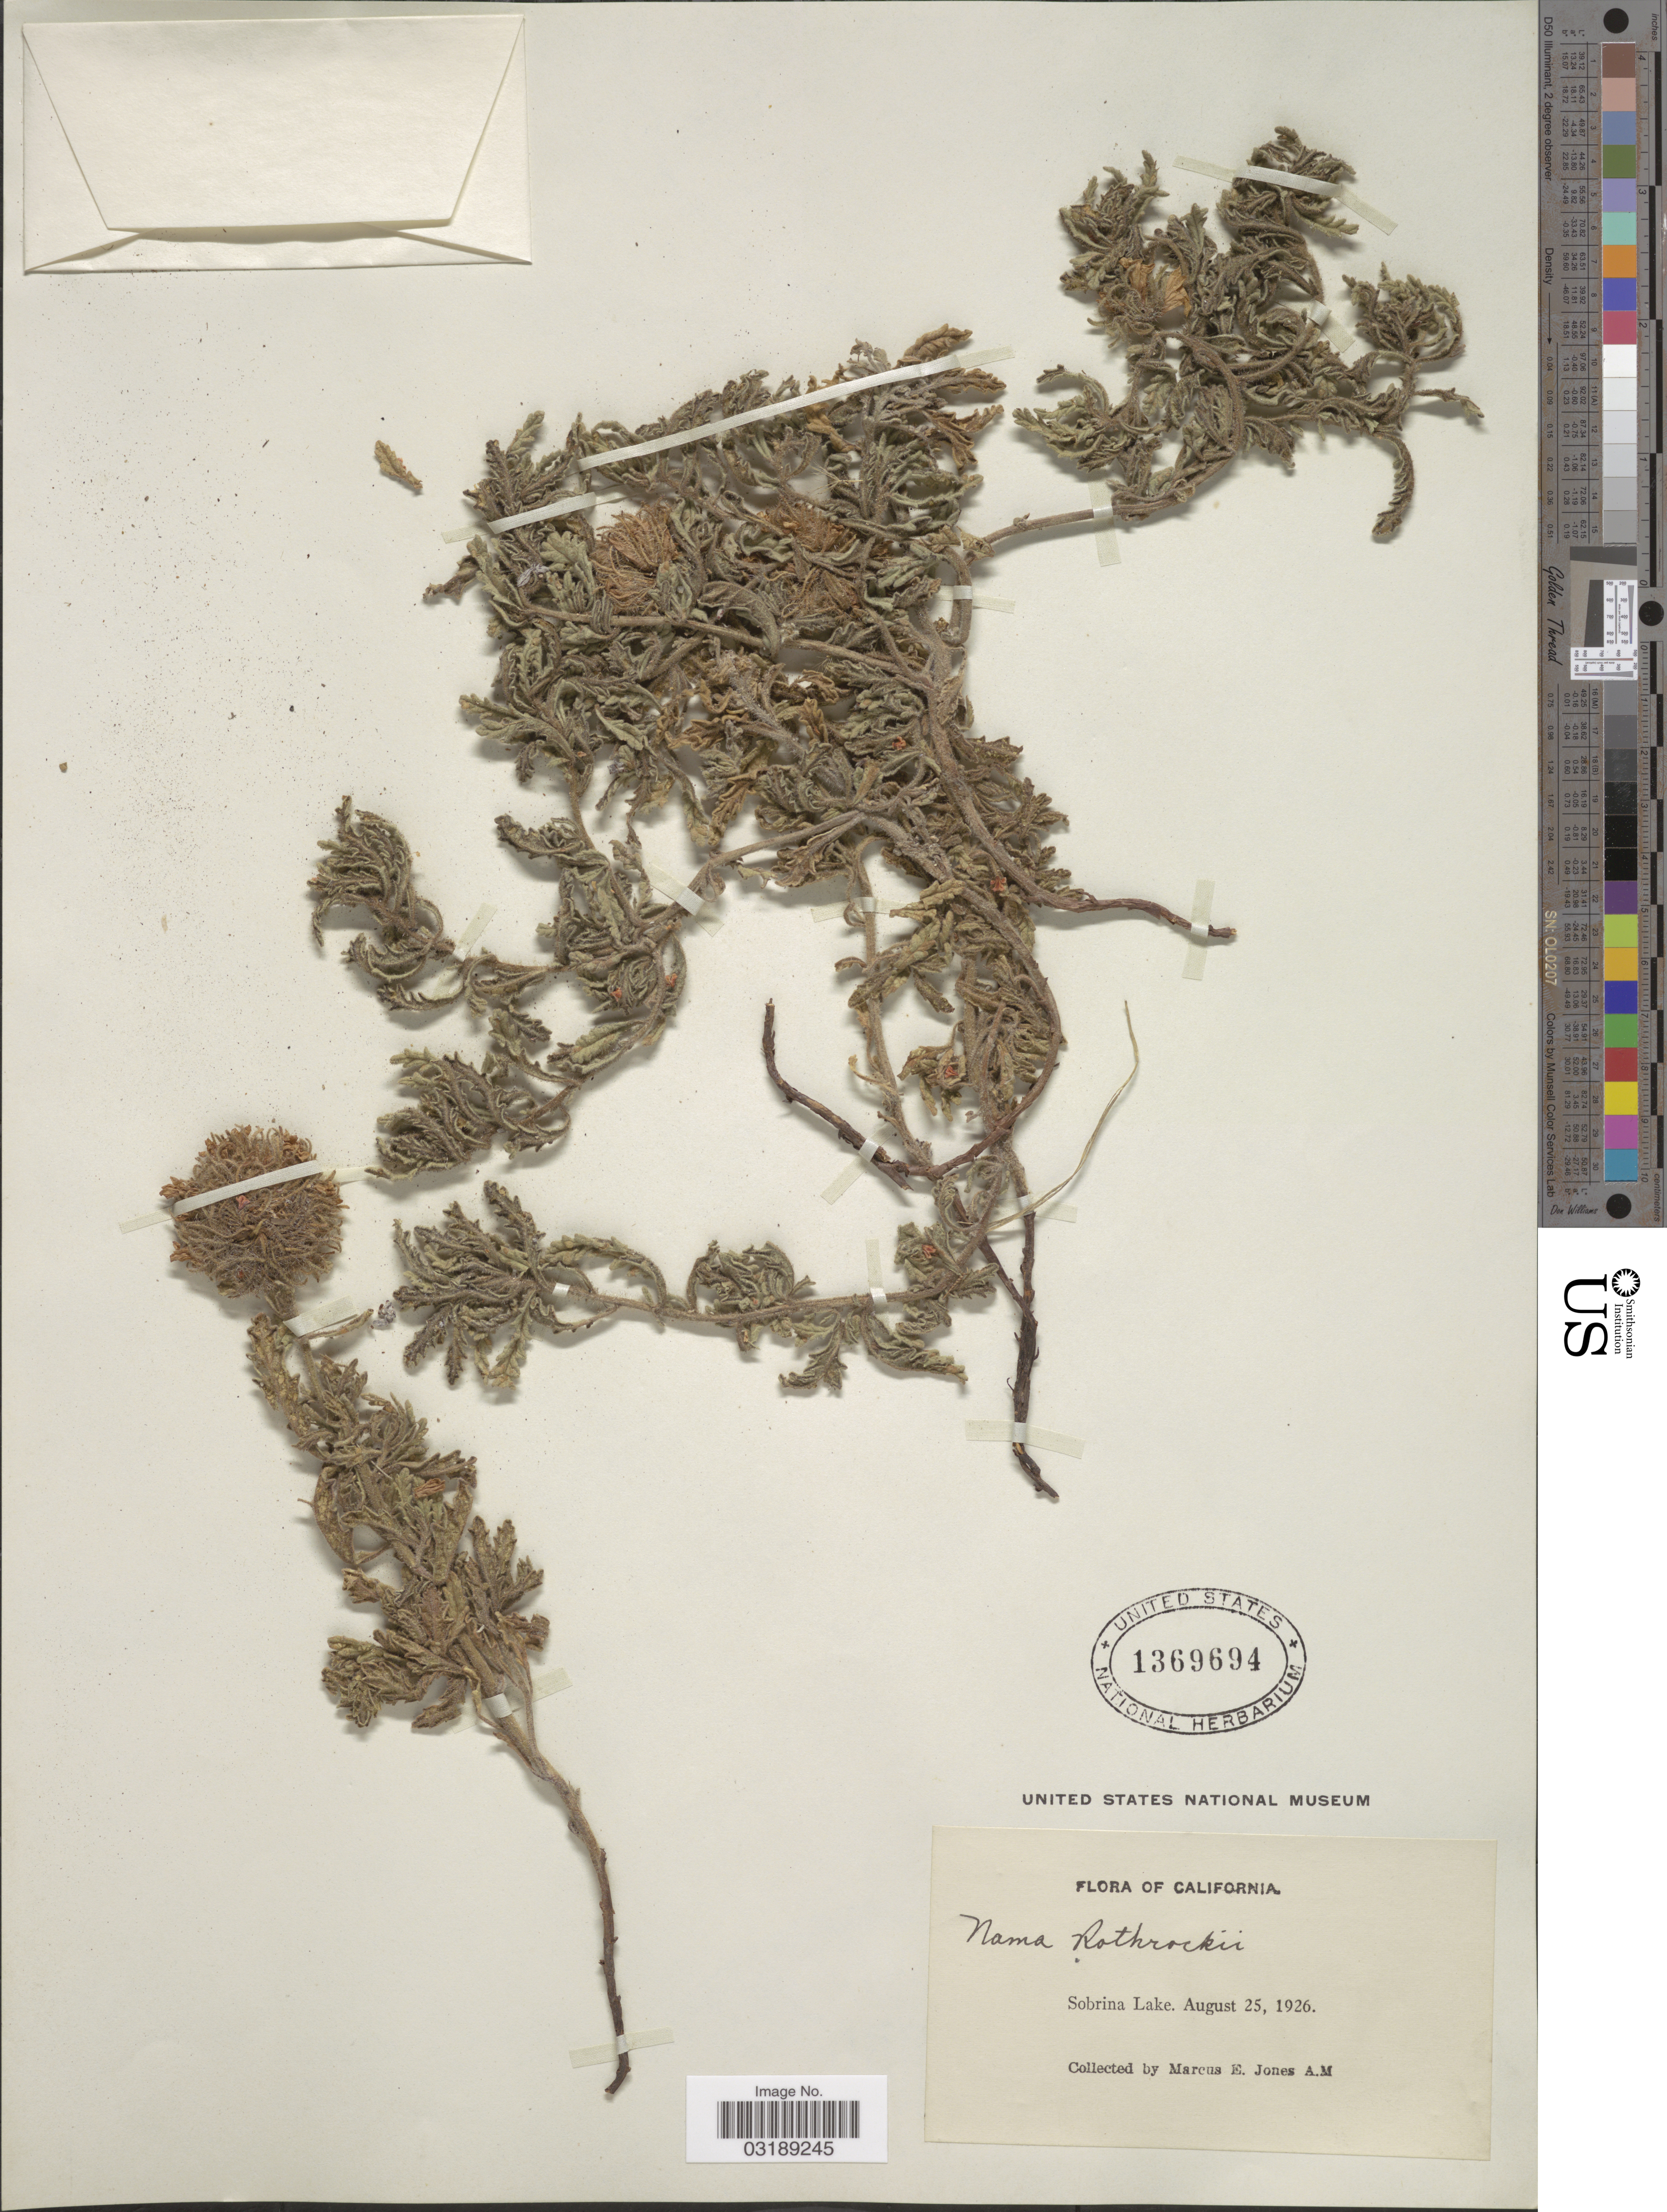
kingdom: Plantae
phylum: Tracheophyta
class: Magnoliopsida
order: Boraginales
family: Namaceae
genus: Nama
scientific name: Nama rothrockii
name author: A. Gray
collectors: M. E. Jones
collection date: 1926-08-25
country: United States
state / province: California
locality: Sobrina Lake.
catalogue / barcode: US 1369694